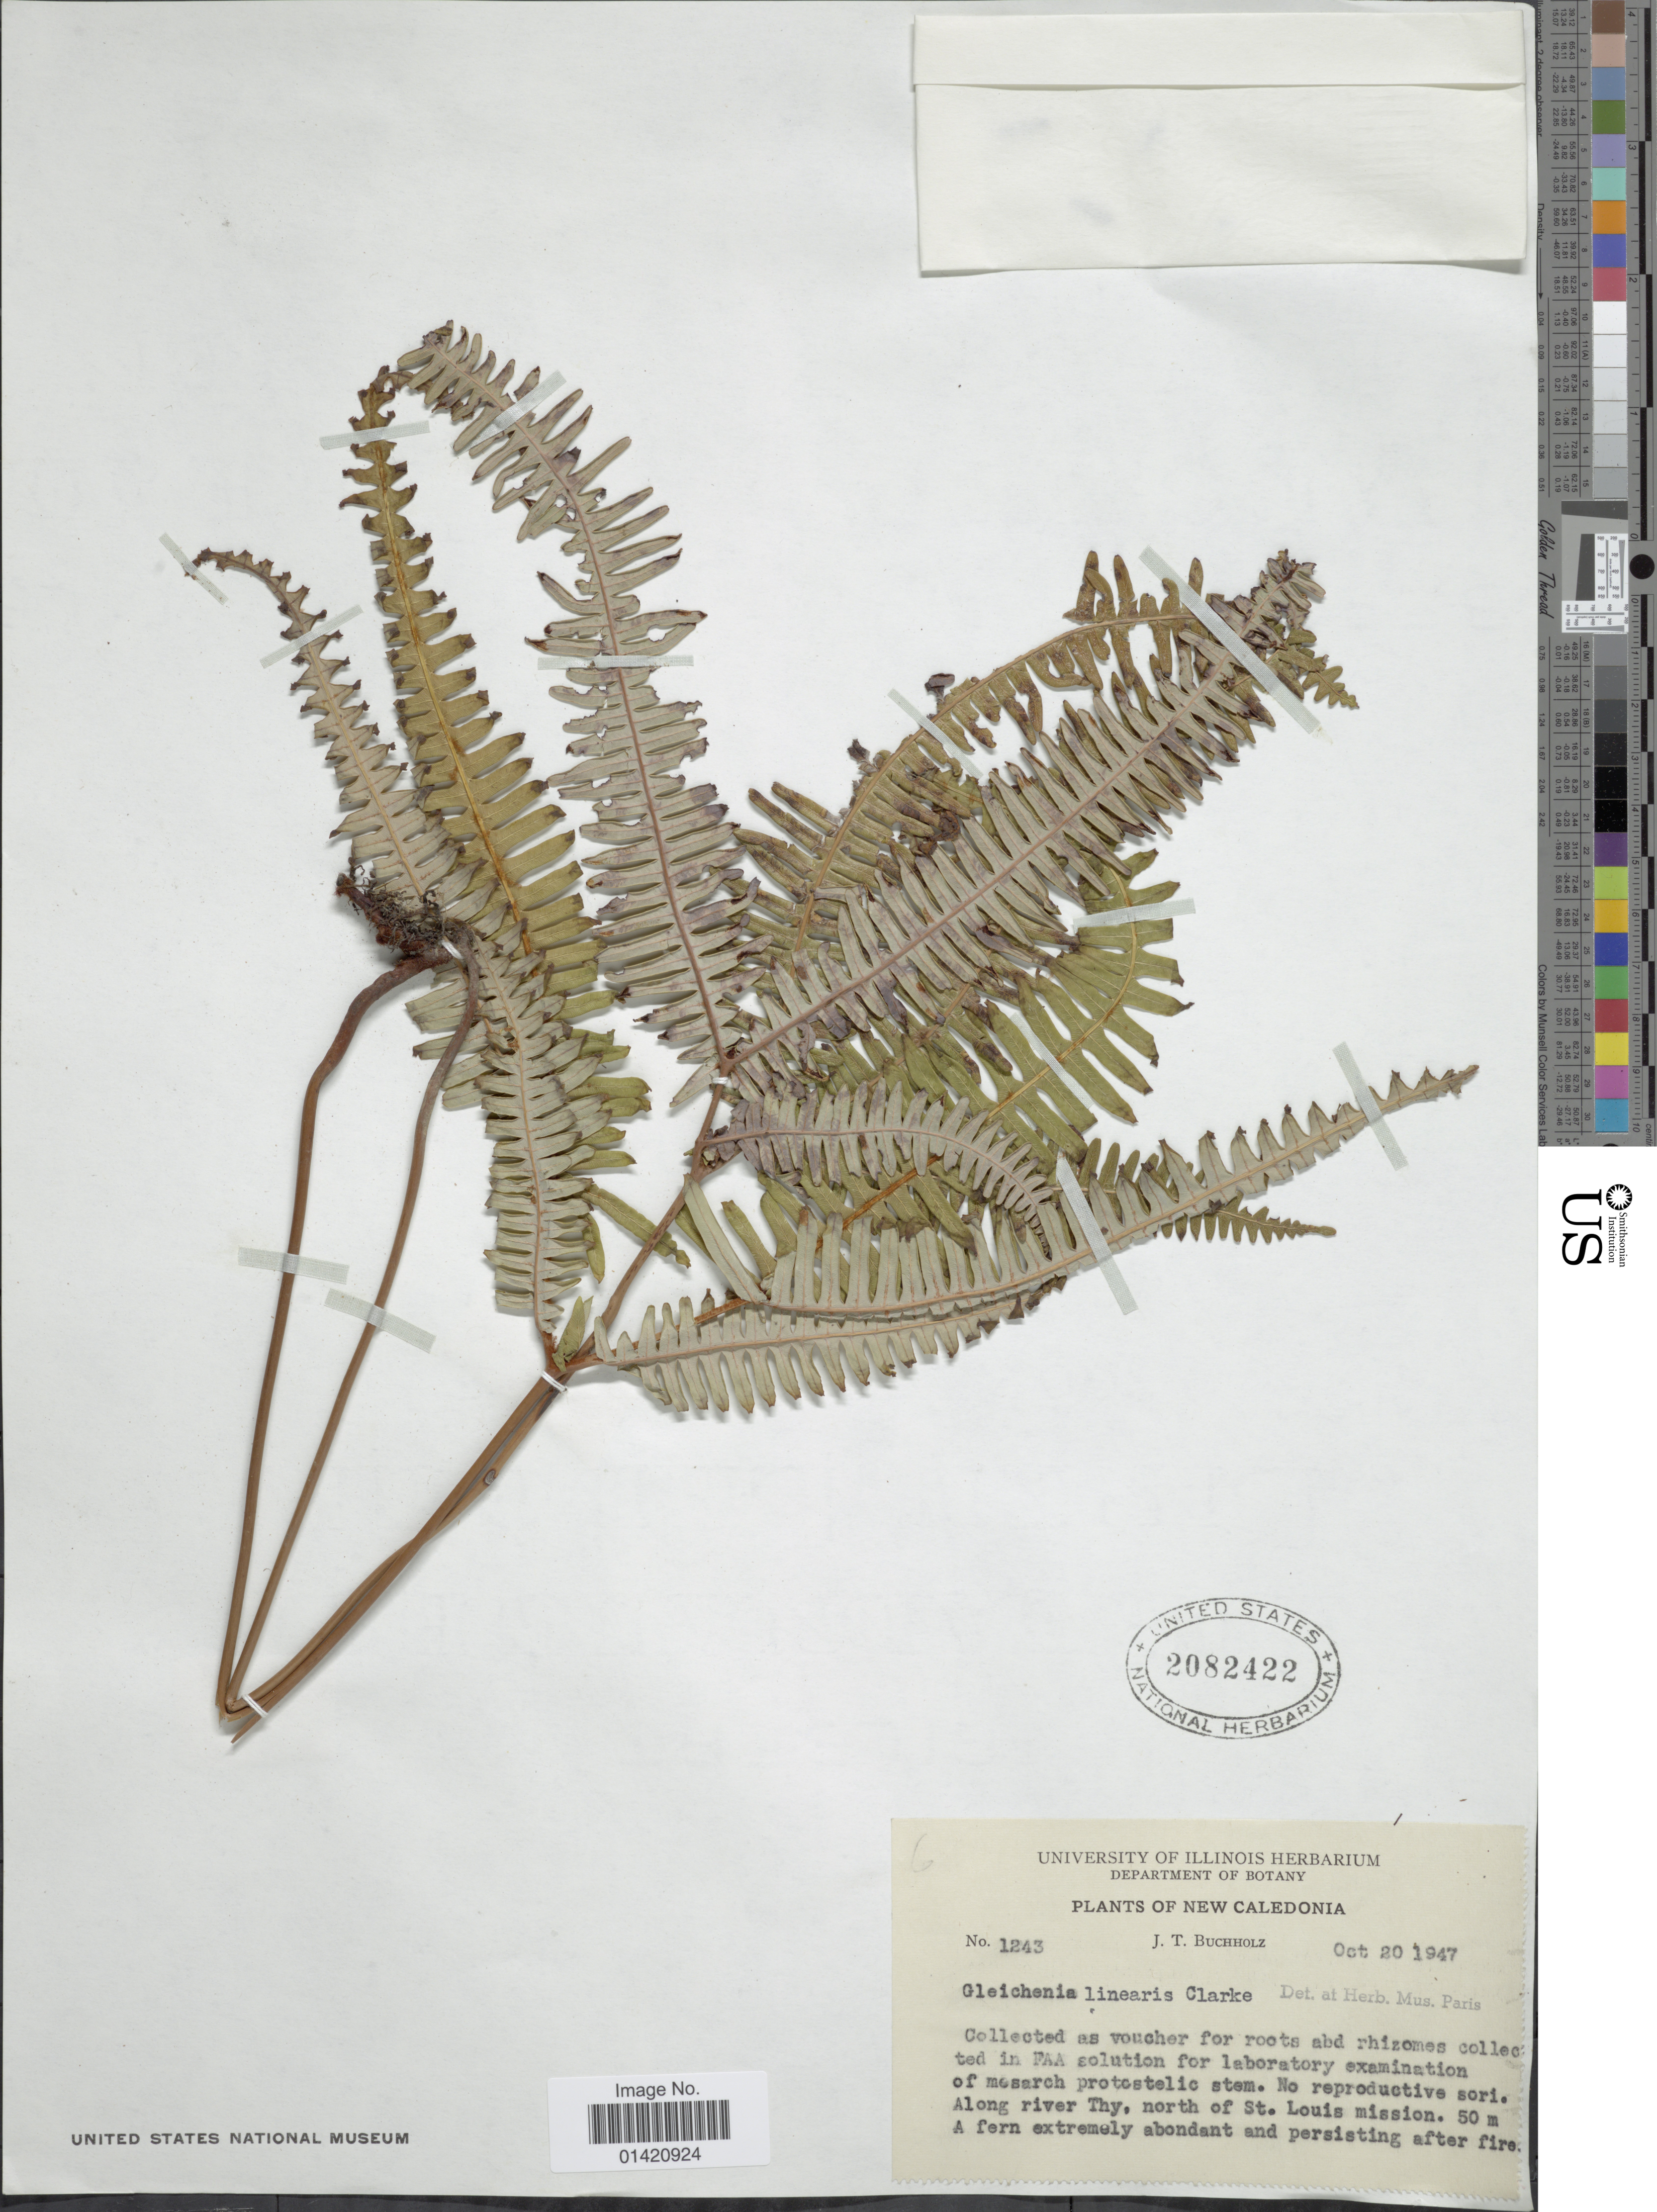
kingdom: Plantae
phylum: Tracheophyta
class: Polypodiopsida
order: Gleicheniales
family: Gleicheniaceae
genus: Dicranopteris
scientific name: Dicranopteris linearis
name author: (Burm. f.) Underw.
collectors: J. T. Buchholz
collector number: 1243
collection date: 1947-10-20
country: New Caledonia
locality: Along river Thy, north of St Louis mission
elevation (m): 50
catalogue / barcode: US 2082422